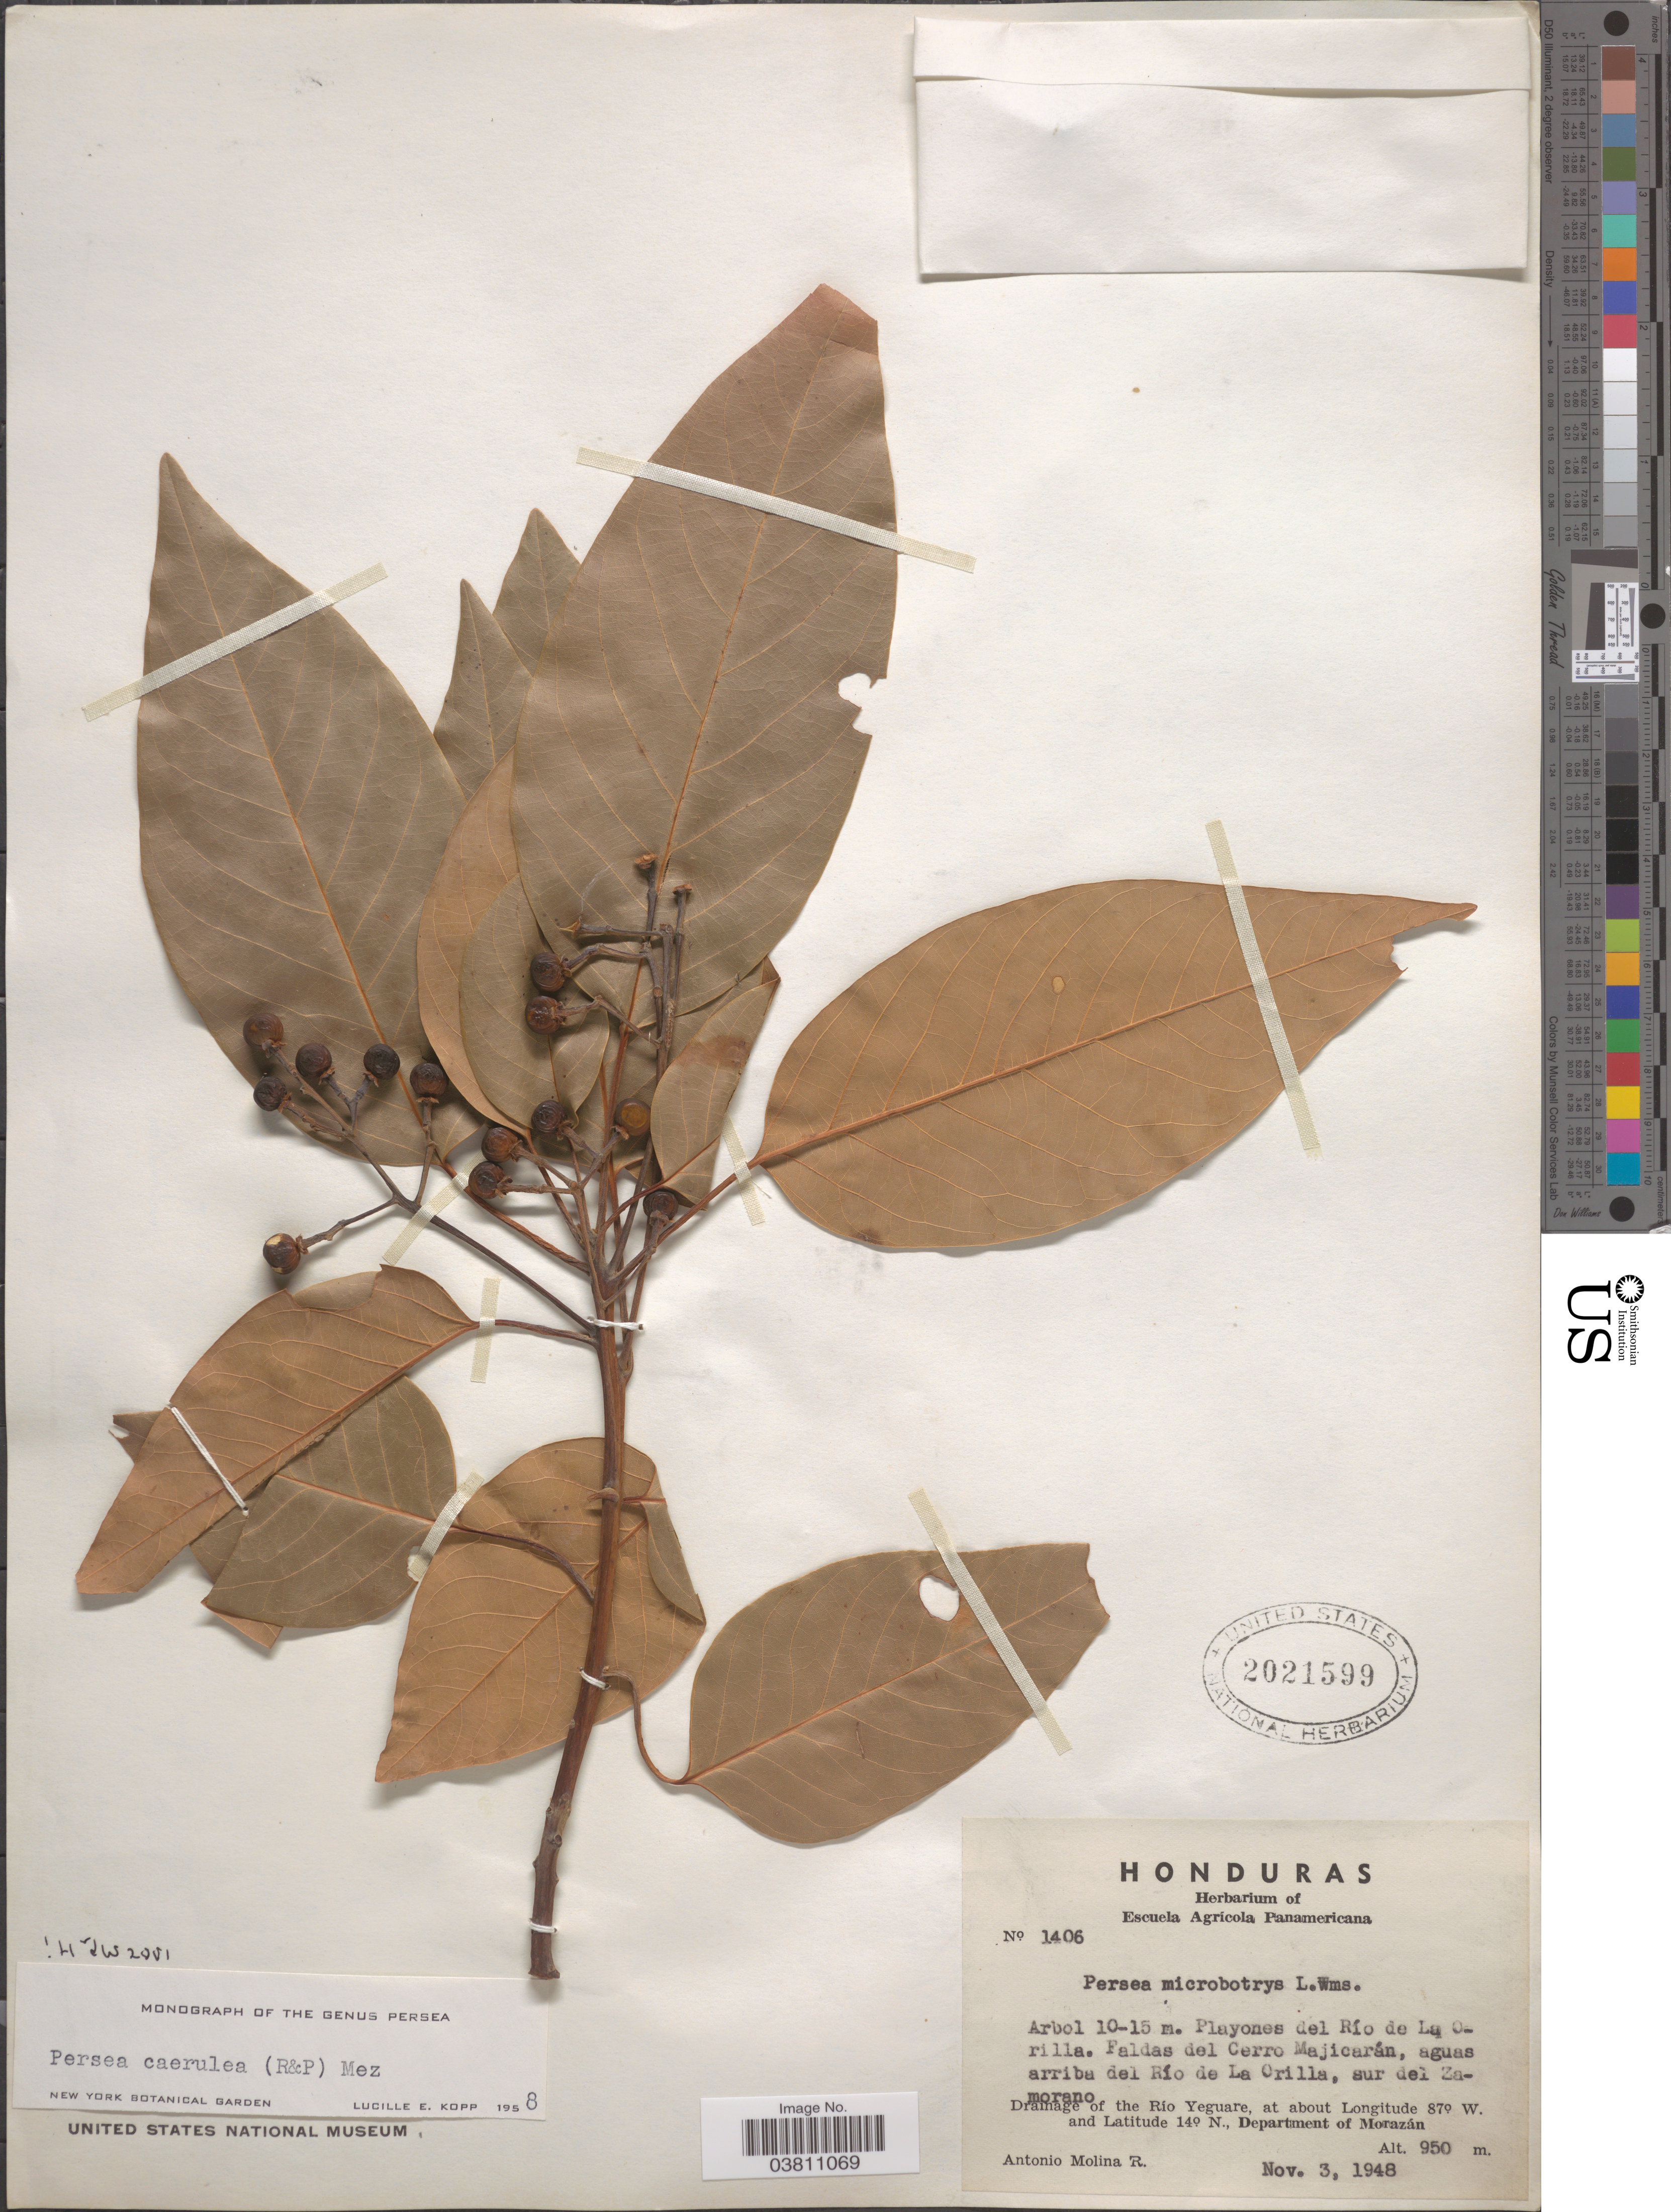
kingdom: Plantae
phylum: Tracheophyta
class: Magnoliopsida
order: Laurales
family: Lauraceae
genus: Persea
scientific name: Persea caerulea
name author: (Ruiz & Pav.) Mez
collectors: A. Molina R.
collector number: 1406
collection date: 1948-11-03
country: Honduras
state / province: Fco. Morazán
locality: Faldas del Cerro Majicarán, aguas arriba del Río de La Orilla, sur del Zamorano. Drainage of the Río Yeguare, Department of Morazán.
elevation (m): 950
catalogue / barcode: US 2021599